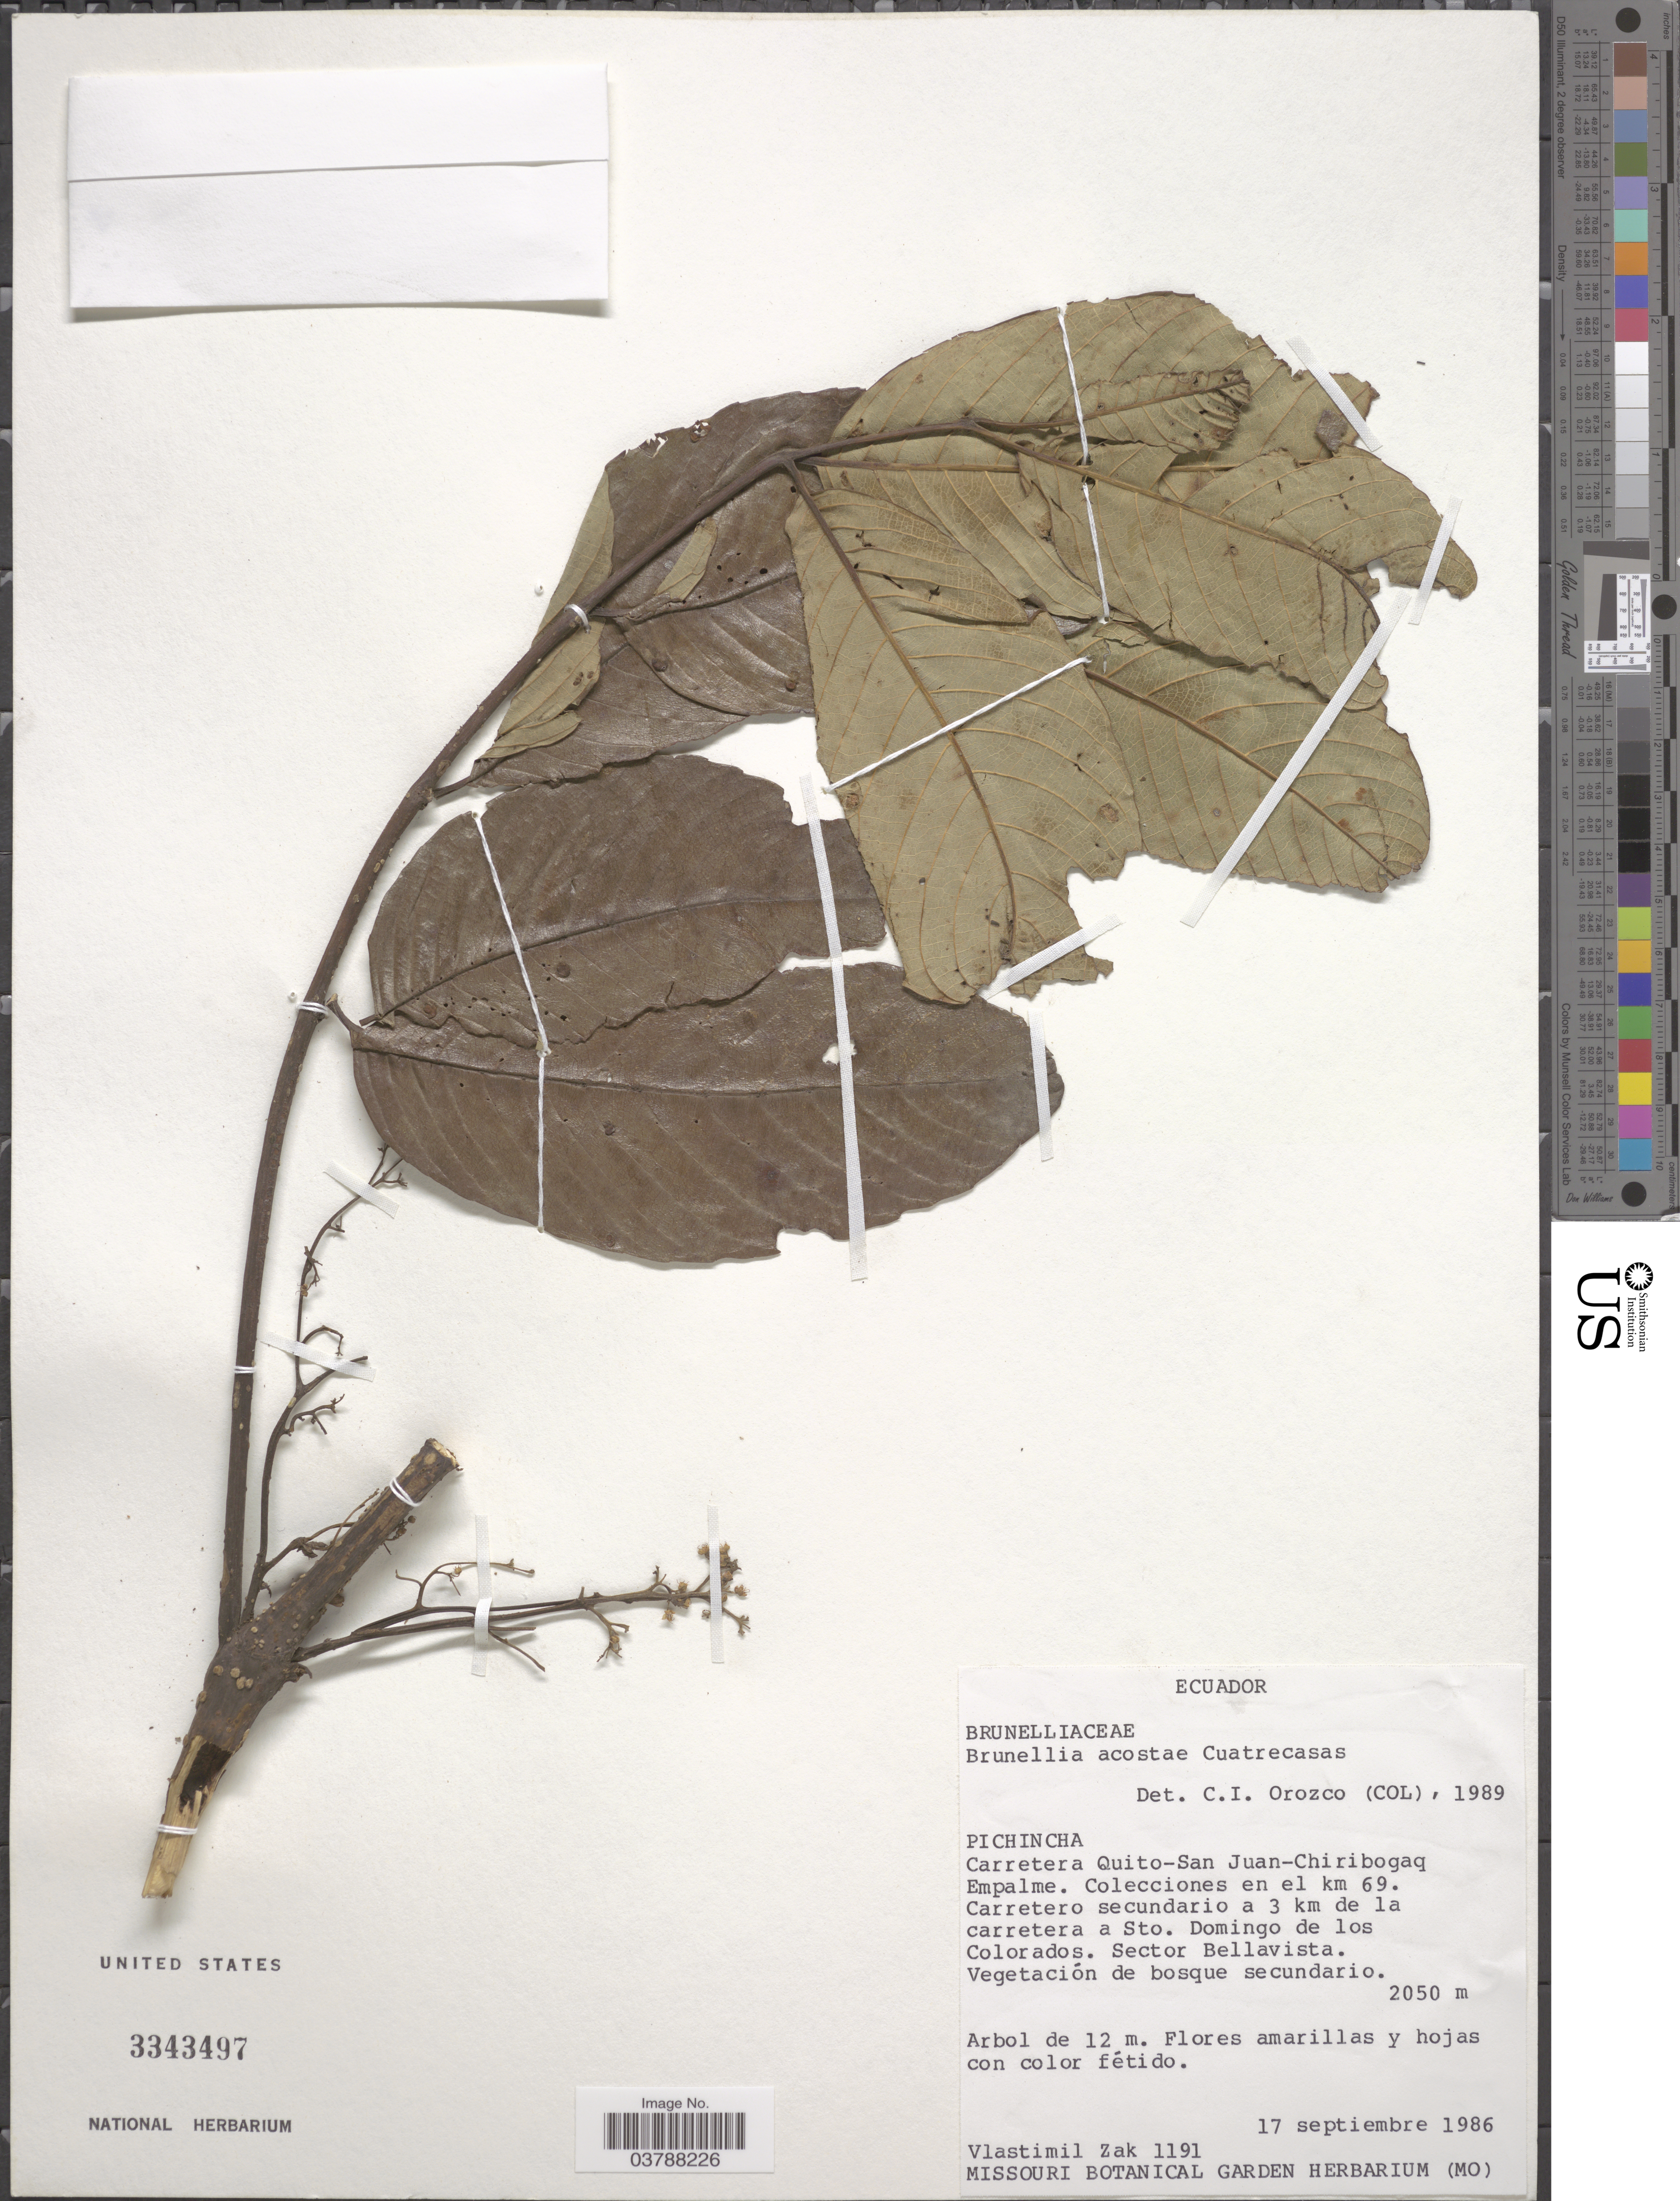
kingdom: Plantae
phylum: Tracheophyta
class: Magnoliopsida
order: Oxalidales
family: Brunelliaceae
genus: Brunellia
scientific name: Brunellia acostae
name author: Cuatrec.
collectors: V. Zak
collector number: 1191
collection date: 1986-09-17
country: Ecuador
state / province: Pichincha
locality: Carretera Quito-San Juan-Chiribogaq-Empalme. Colecciones en el km 69. Carretero secundario a 3 km de la carretera a Sto. Domingo de los Colorados. Sector Bellavista.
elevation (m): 2050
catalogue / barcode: US 3343497